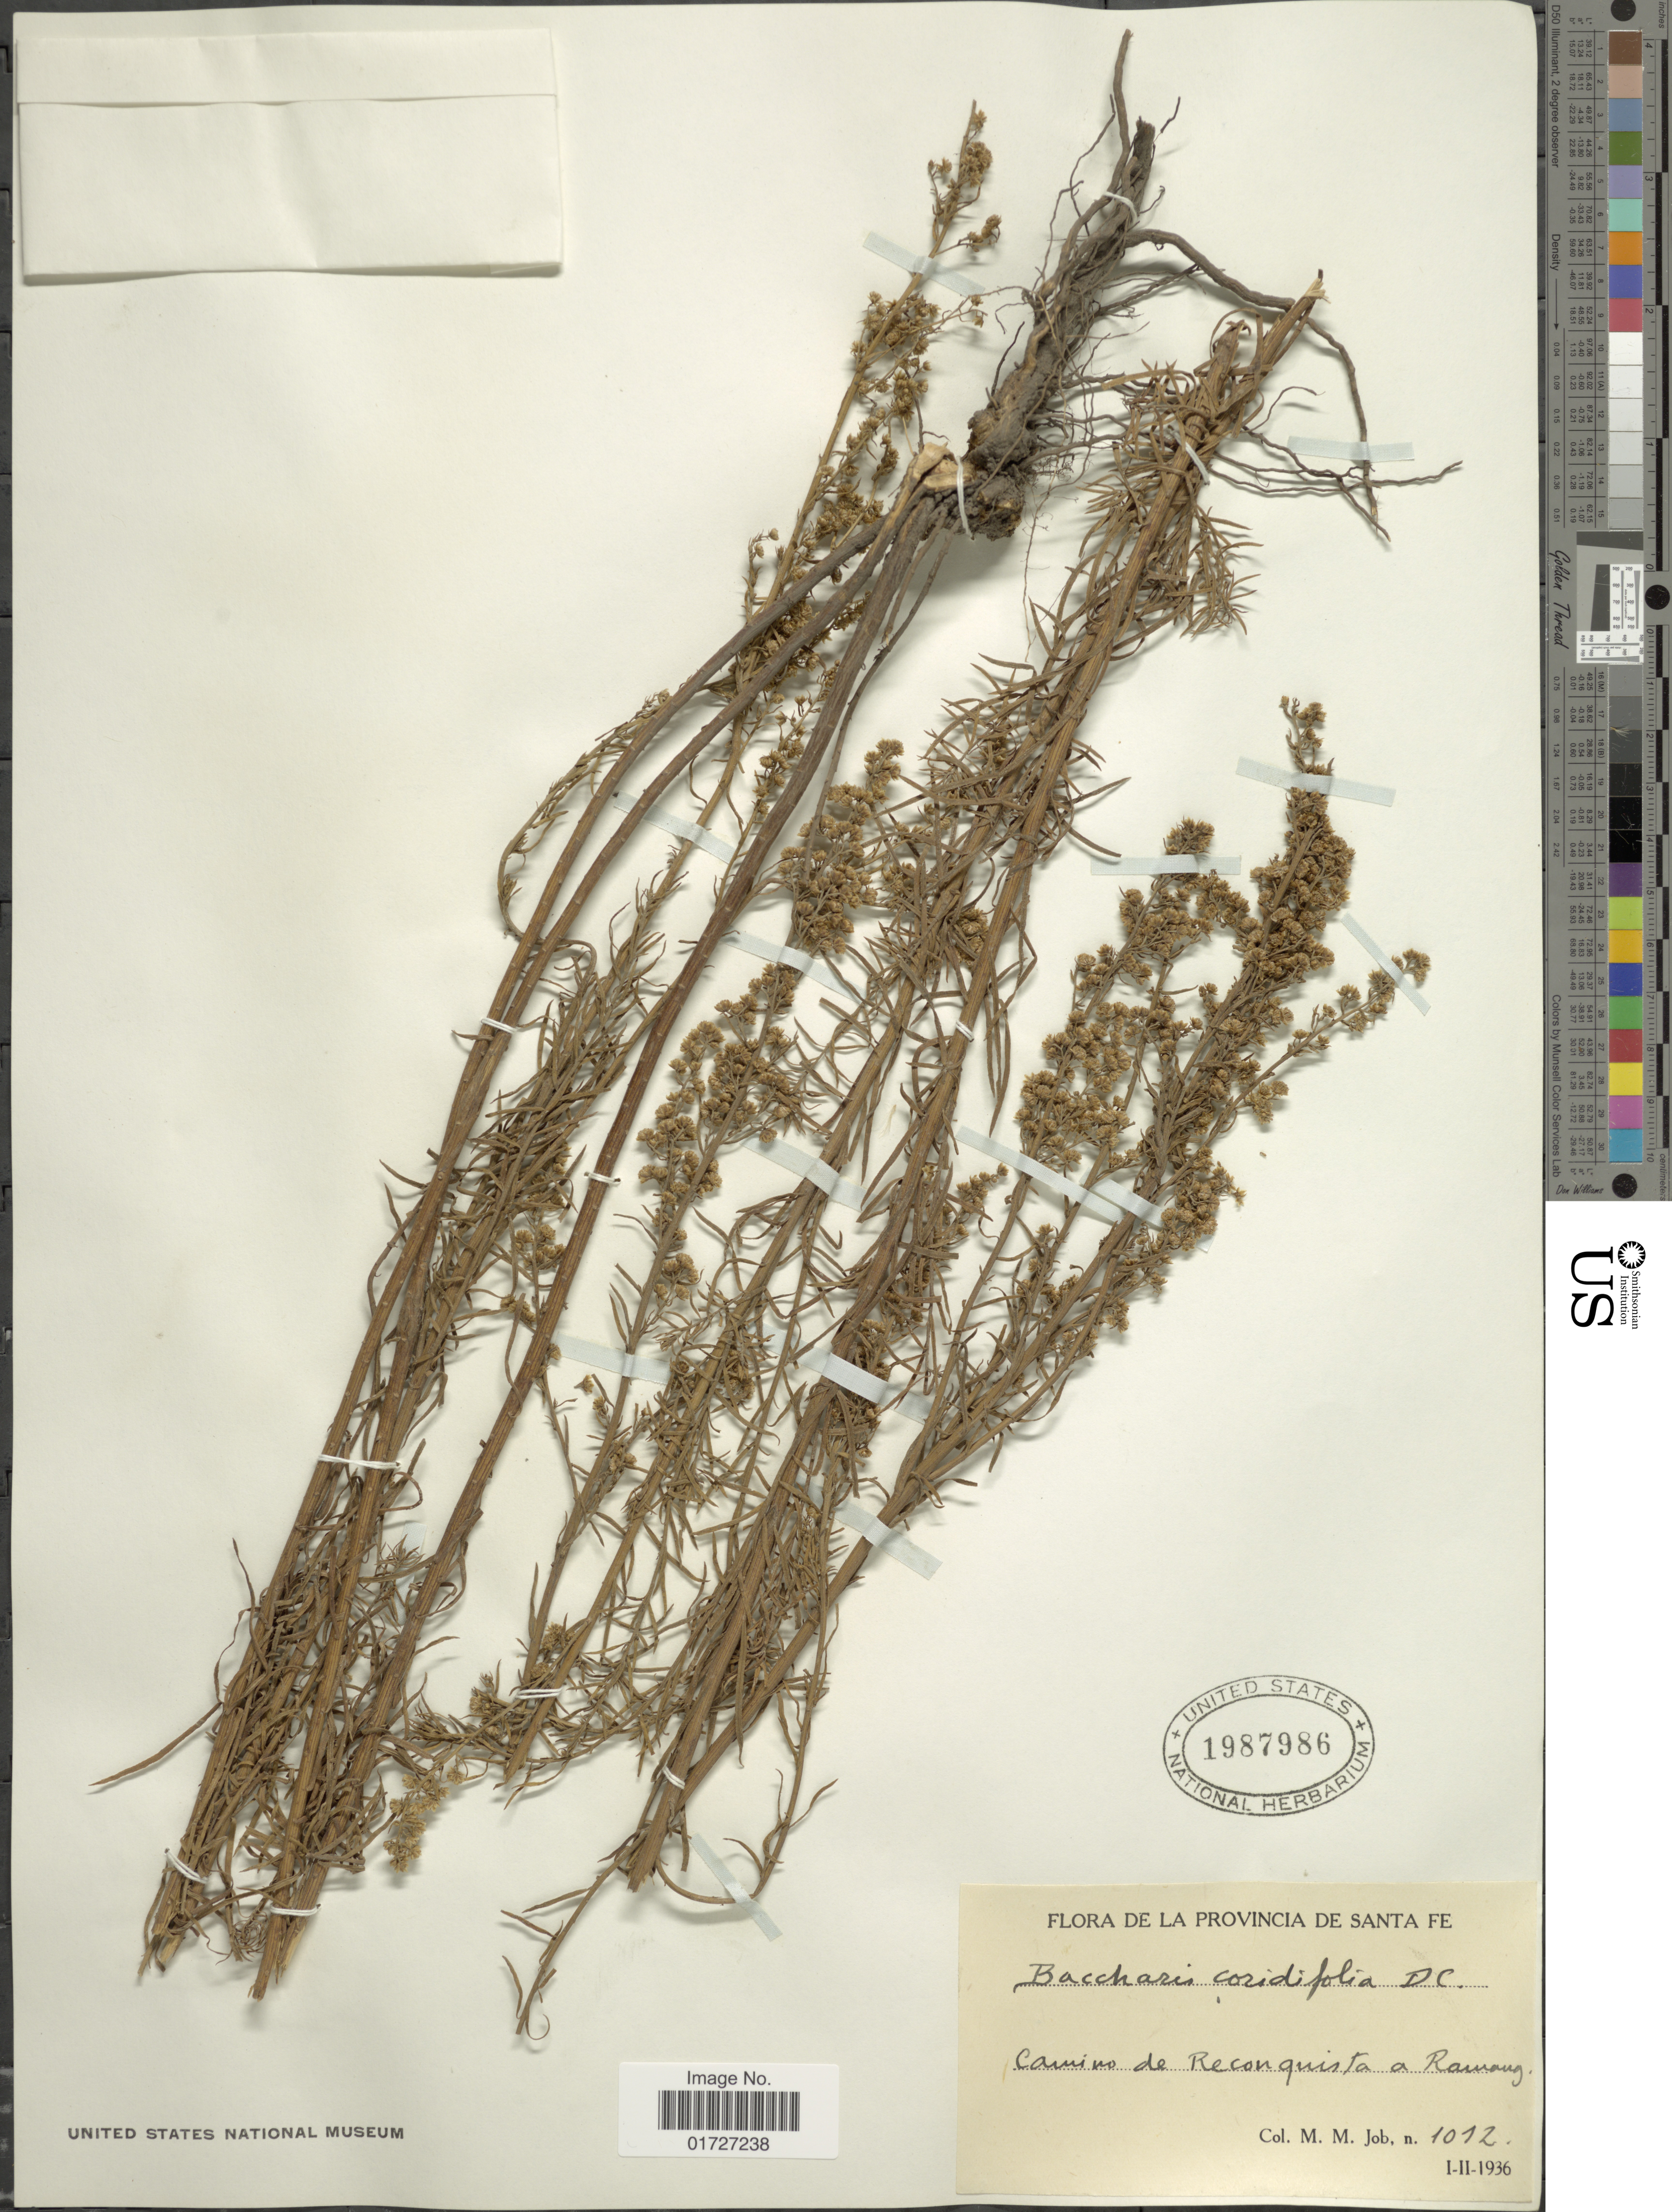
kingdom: Plantae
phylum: Tracheophyta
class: Magnoliopsida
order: Asterales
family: Asteraceae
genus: Baccharis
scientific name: Baccharis coridifolia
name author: DC.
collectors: M. Job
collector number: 1012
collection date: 1936-01/1936-02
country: Argentina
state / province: Santa Fe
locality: Camino de Reconquista a Ramang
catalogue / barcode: US 1987986